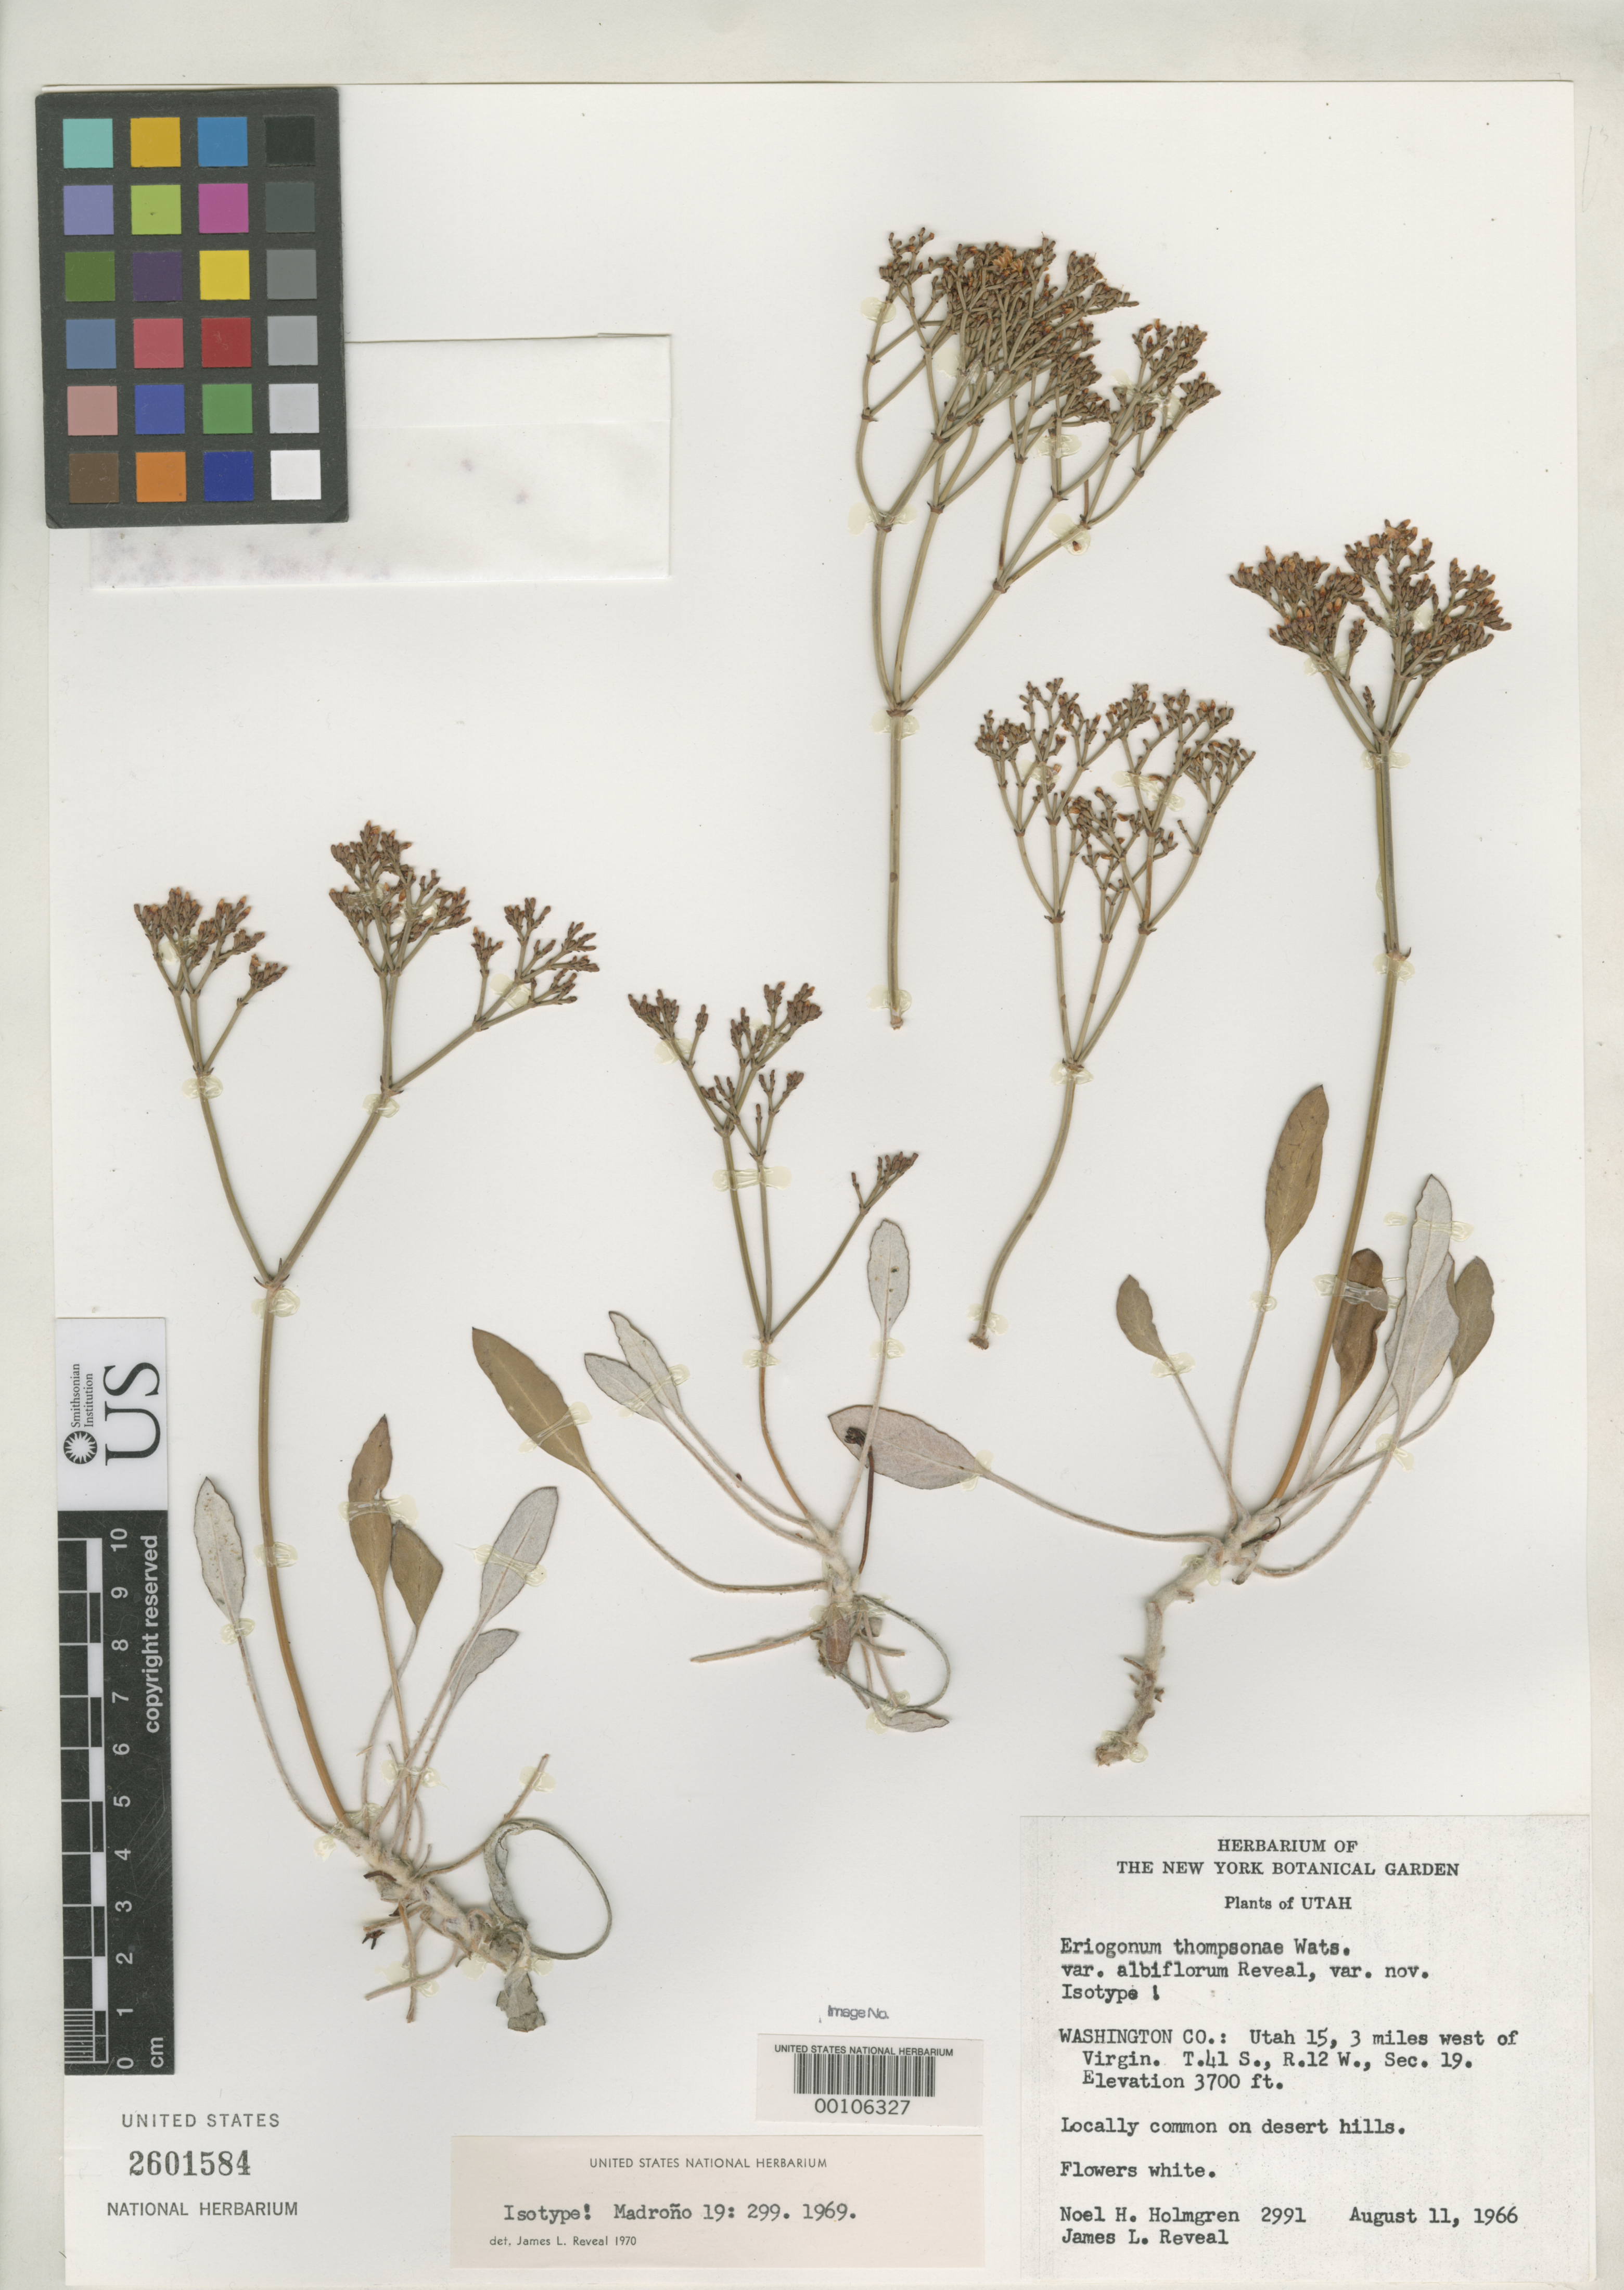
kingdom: Plantae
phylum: Tracheophyta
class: Magnoliopsida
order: Caryophyllales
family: Polygonaceae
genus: Eriogonum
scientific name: Eriogonum thompsonae var. albiflorum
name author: S. Watson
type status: Isotype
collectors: A. H. Holmgren & J. L. Reveal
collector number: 2991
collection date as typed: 11 Aug 1966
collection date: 1966-08-11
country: United States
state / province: Utah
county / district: Washington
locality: Along Utah hwy. 15, 3 miles west of Virgin.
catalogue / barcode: US 2601584